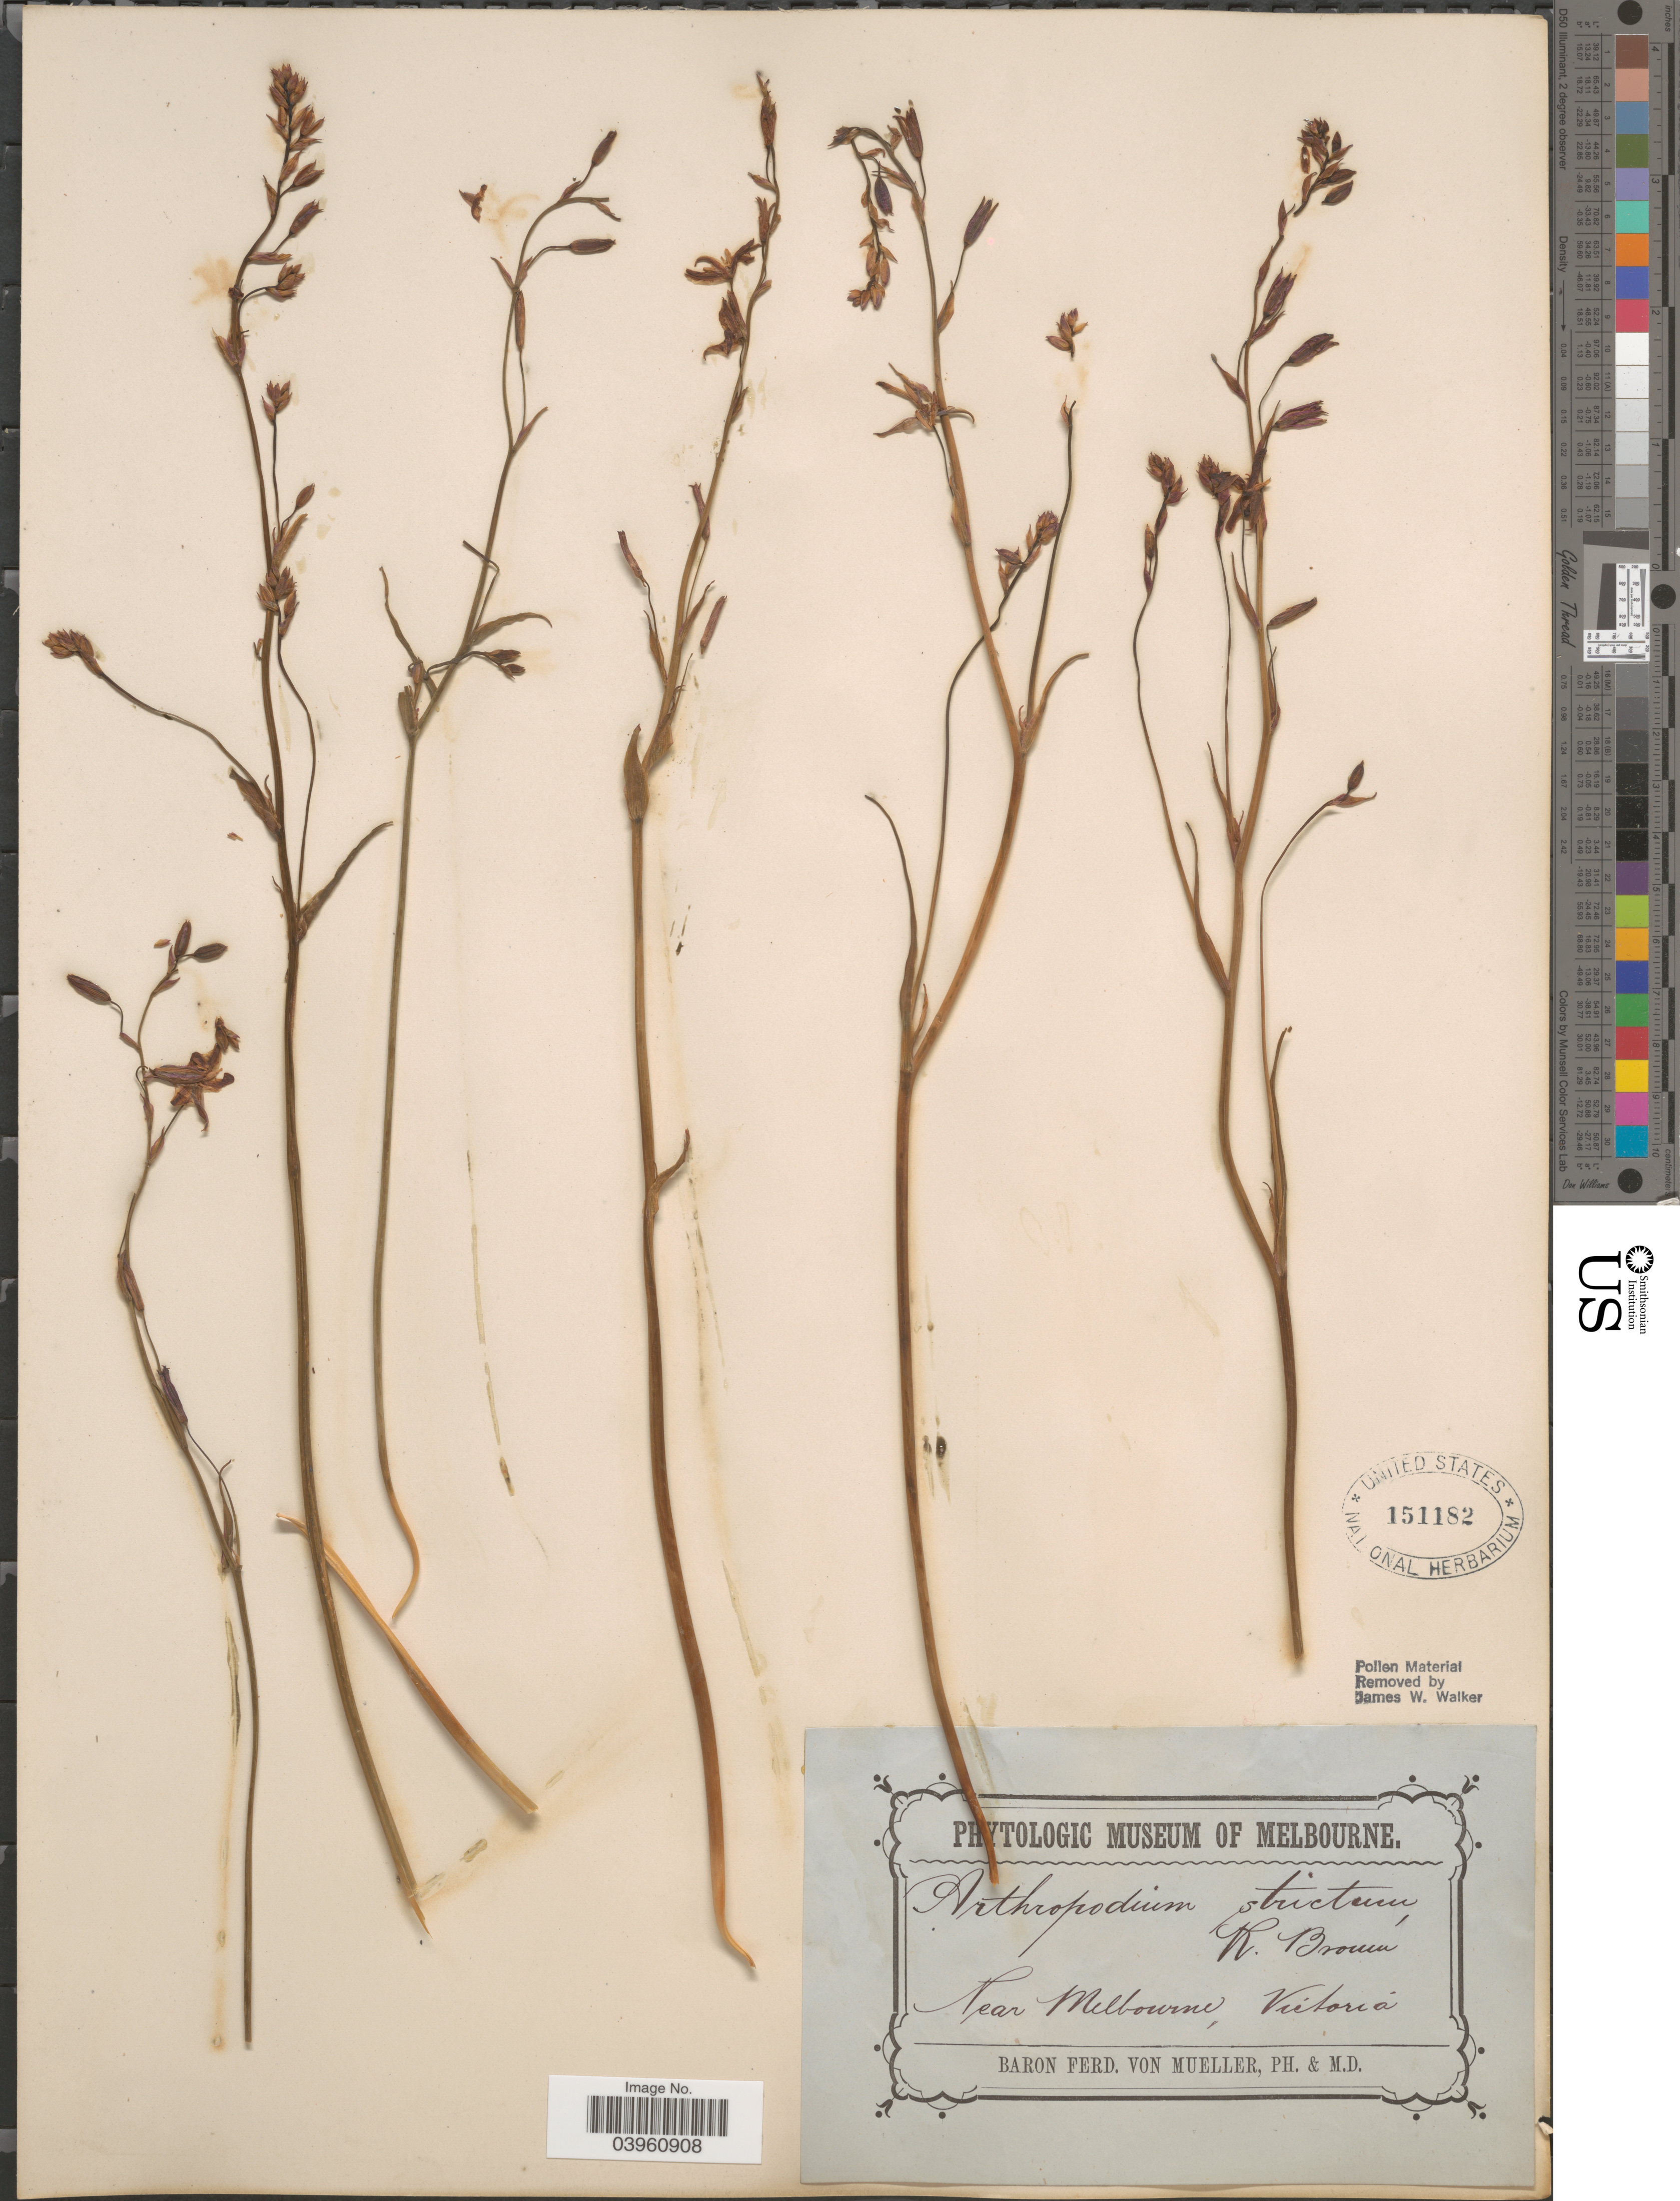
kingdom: Plantae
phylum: Tracheophyta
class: Liliopsida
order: Asparagales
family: Asparagaceae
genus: Arthropodium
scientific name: Arthropodium strictum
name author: R. Br.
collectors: F. von Mueller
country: Australia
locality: Near Melbourne, Victoria.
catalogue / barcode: US 151182